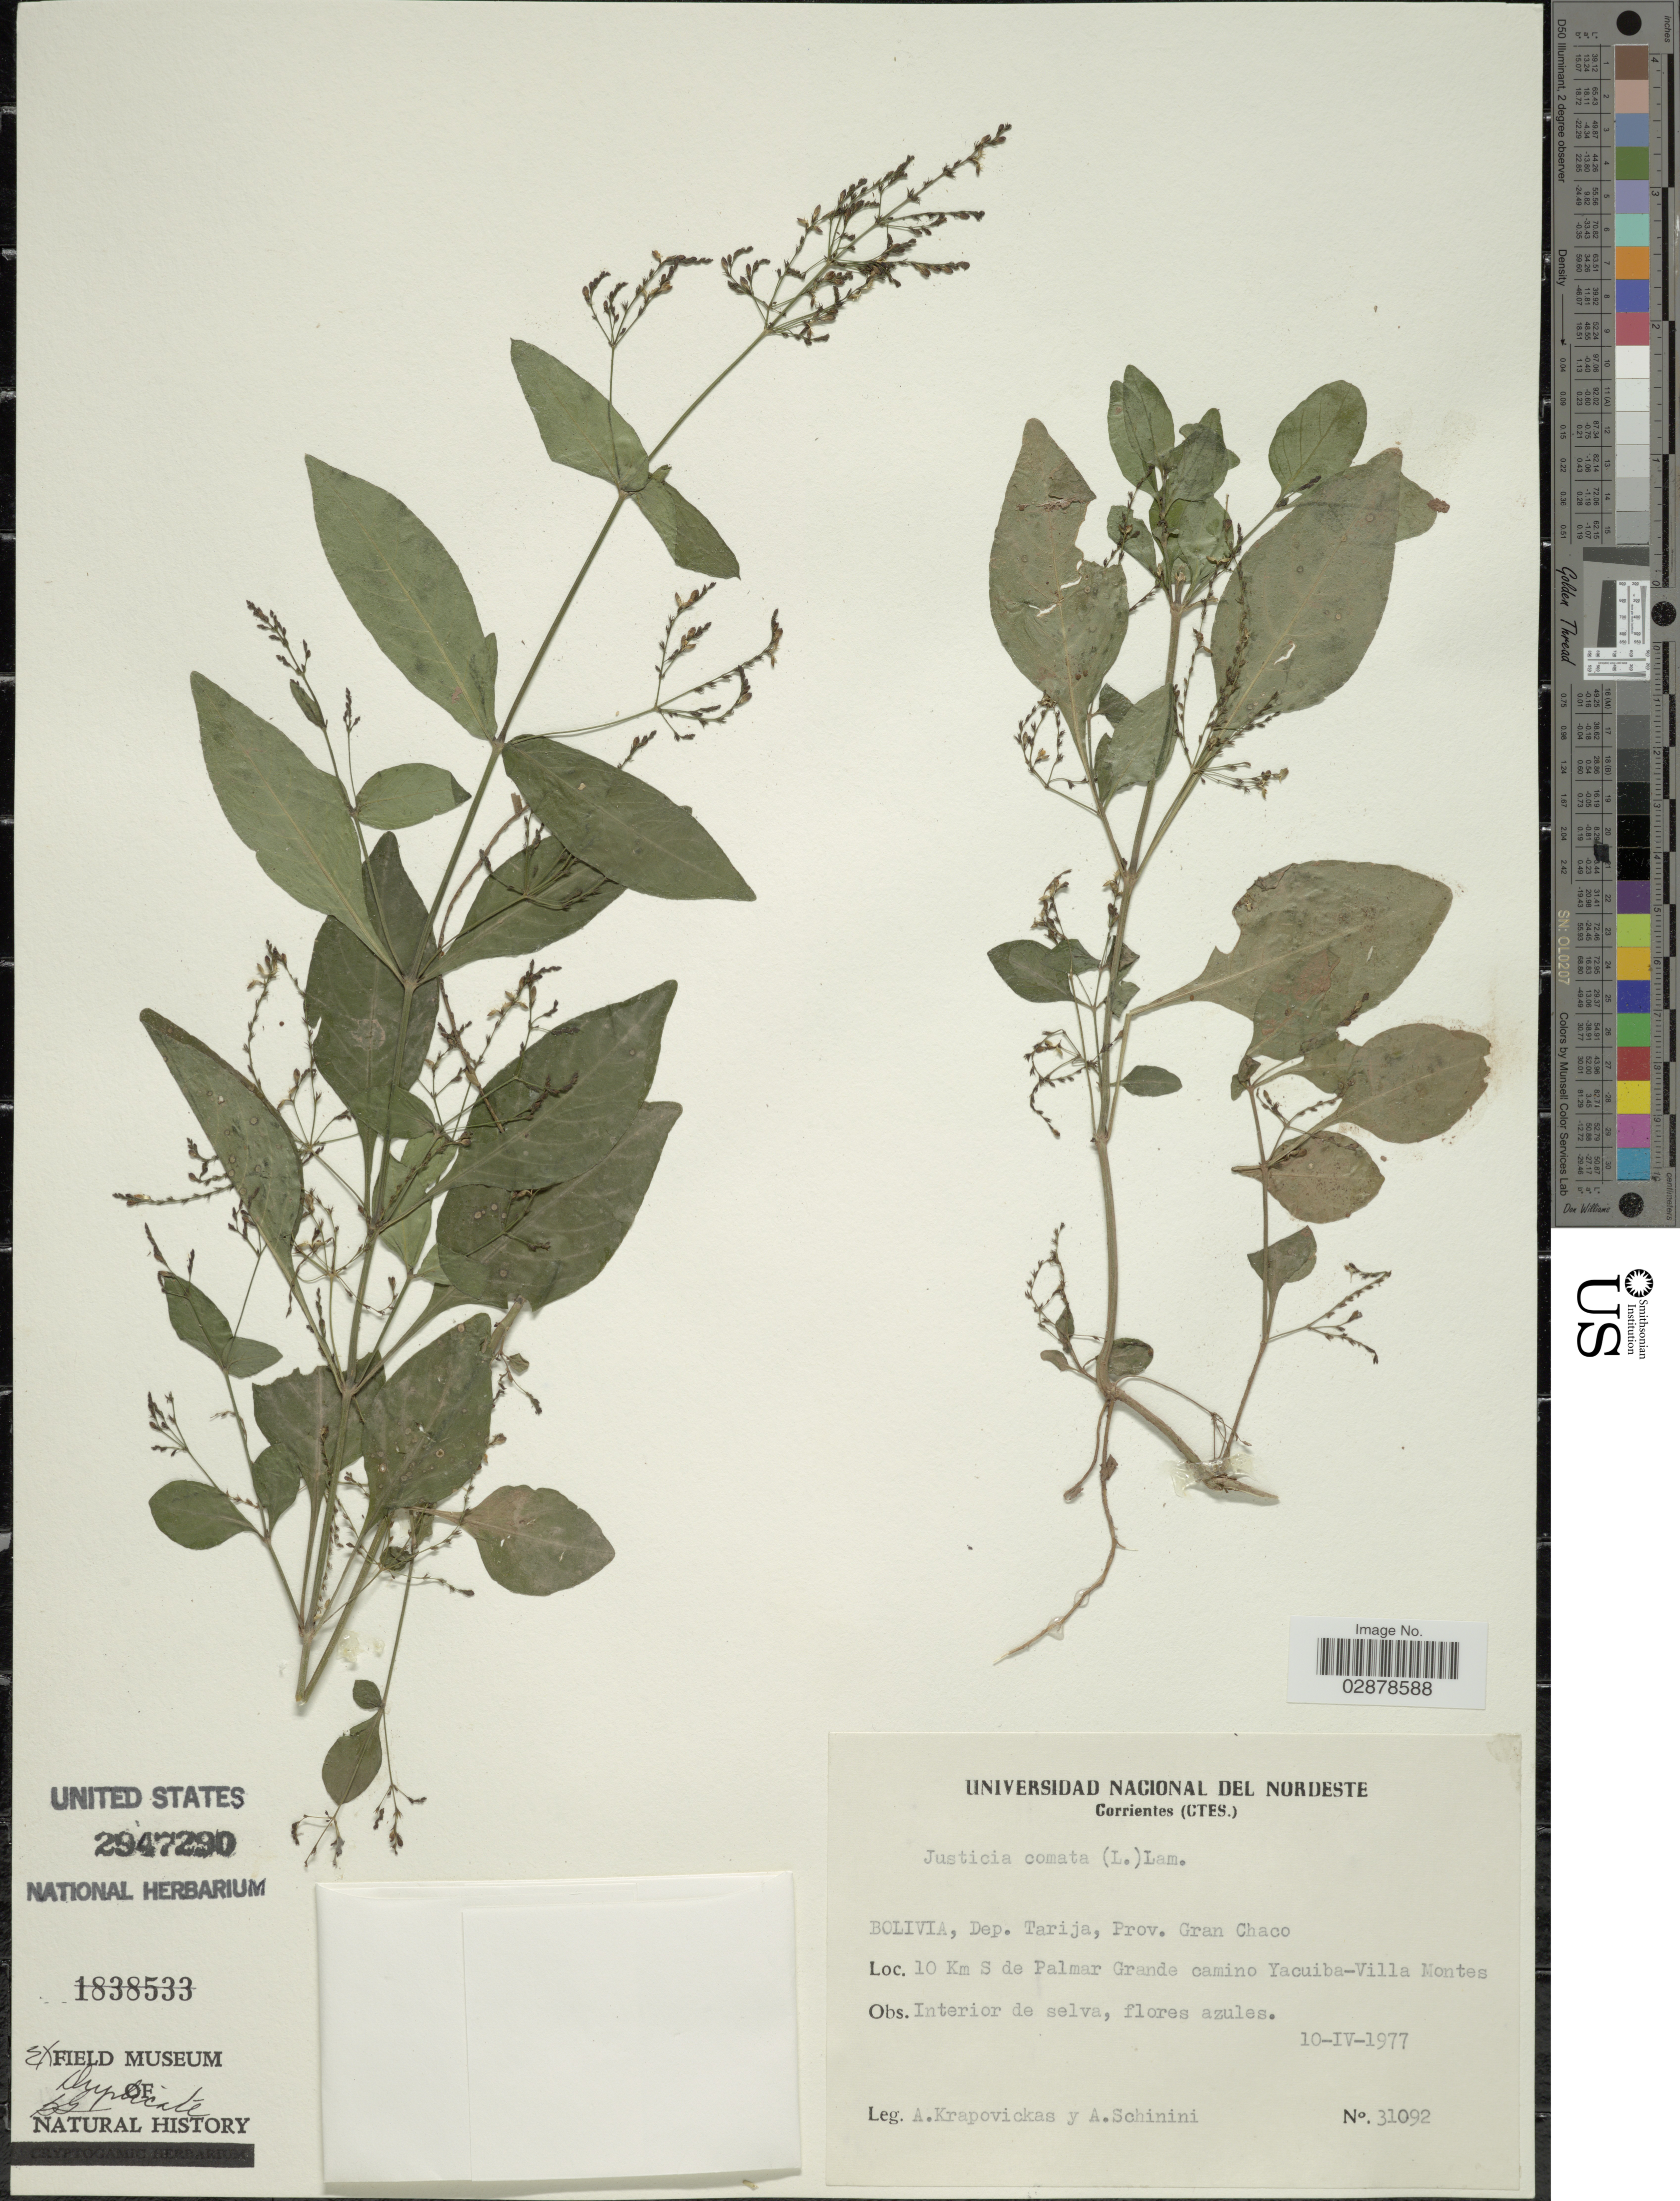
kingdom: Plantae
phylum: Tracheophyta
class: Magnoliopsida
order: Lamiales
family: Acanthaceae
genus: Justicia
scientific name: Justicia comata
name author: (L.) Lam.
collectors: A. Krapovickas & A. Schinini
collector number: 31092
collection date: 1977-04-10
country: Bolivia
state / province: Tarija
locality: Dep. Tarija, Prov. Gran Chaco, 10 Km S de Palmar Grande camino Yacuila-Villa Montes.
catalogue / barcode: US 2947290